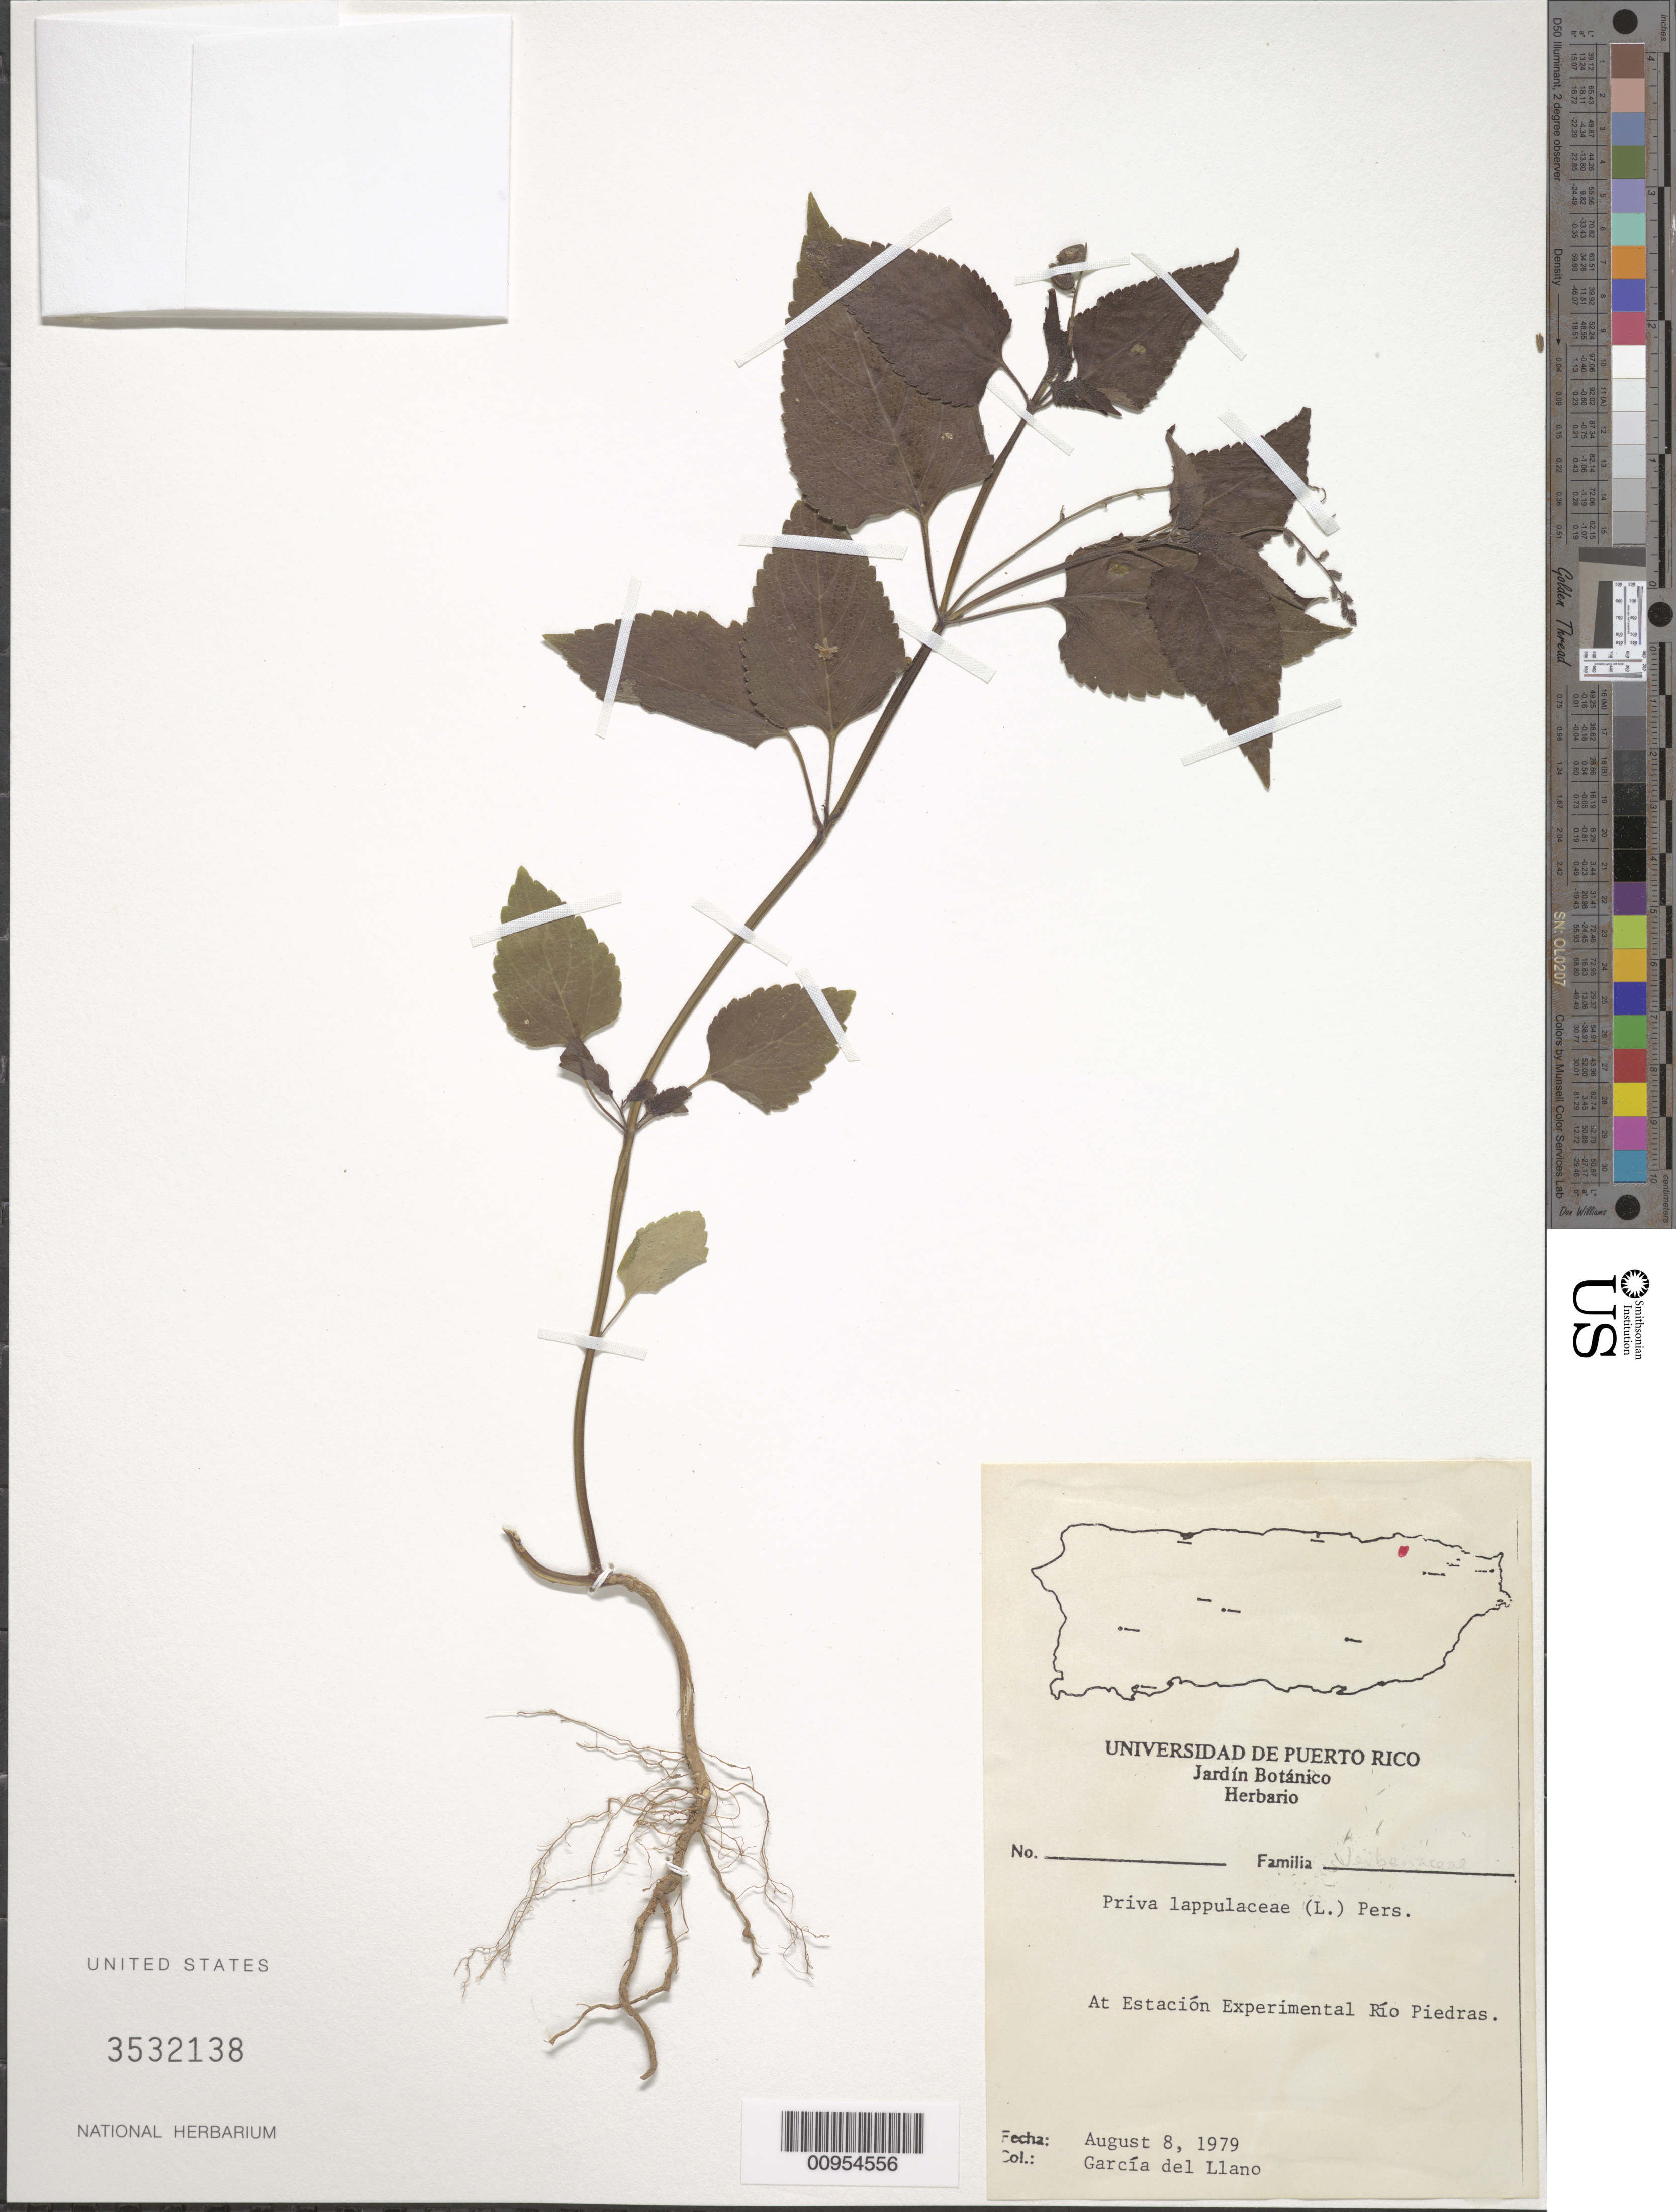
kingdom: Plantae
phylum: Tracheophyta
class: Magnoliopsida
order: Lamiales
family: Verbenaceae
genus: Priva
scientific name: Priva lappulacea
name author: L.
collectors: J. García & del Llano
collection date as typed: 08 Aug 1979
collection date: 1979-08-08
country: Puerto Rico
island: San Juan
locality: At Estación Experimental Rio Piedras.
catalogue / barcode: US 3532138